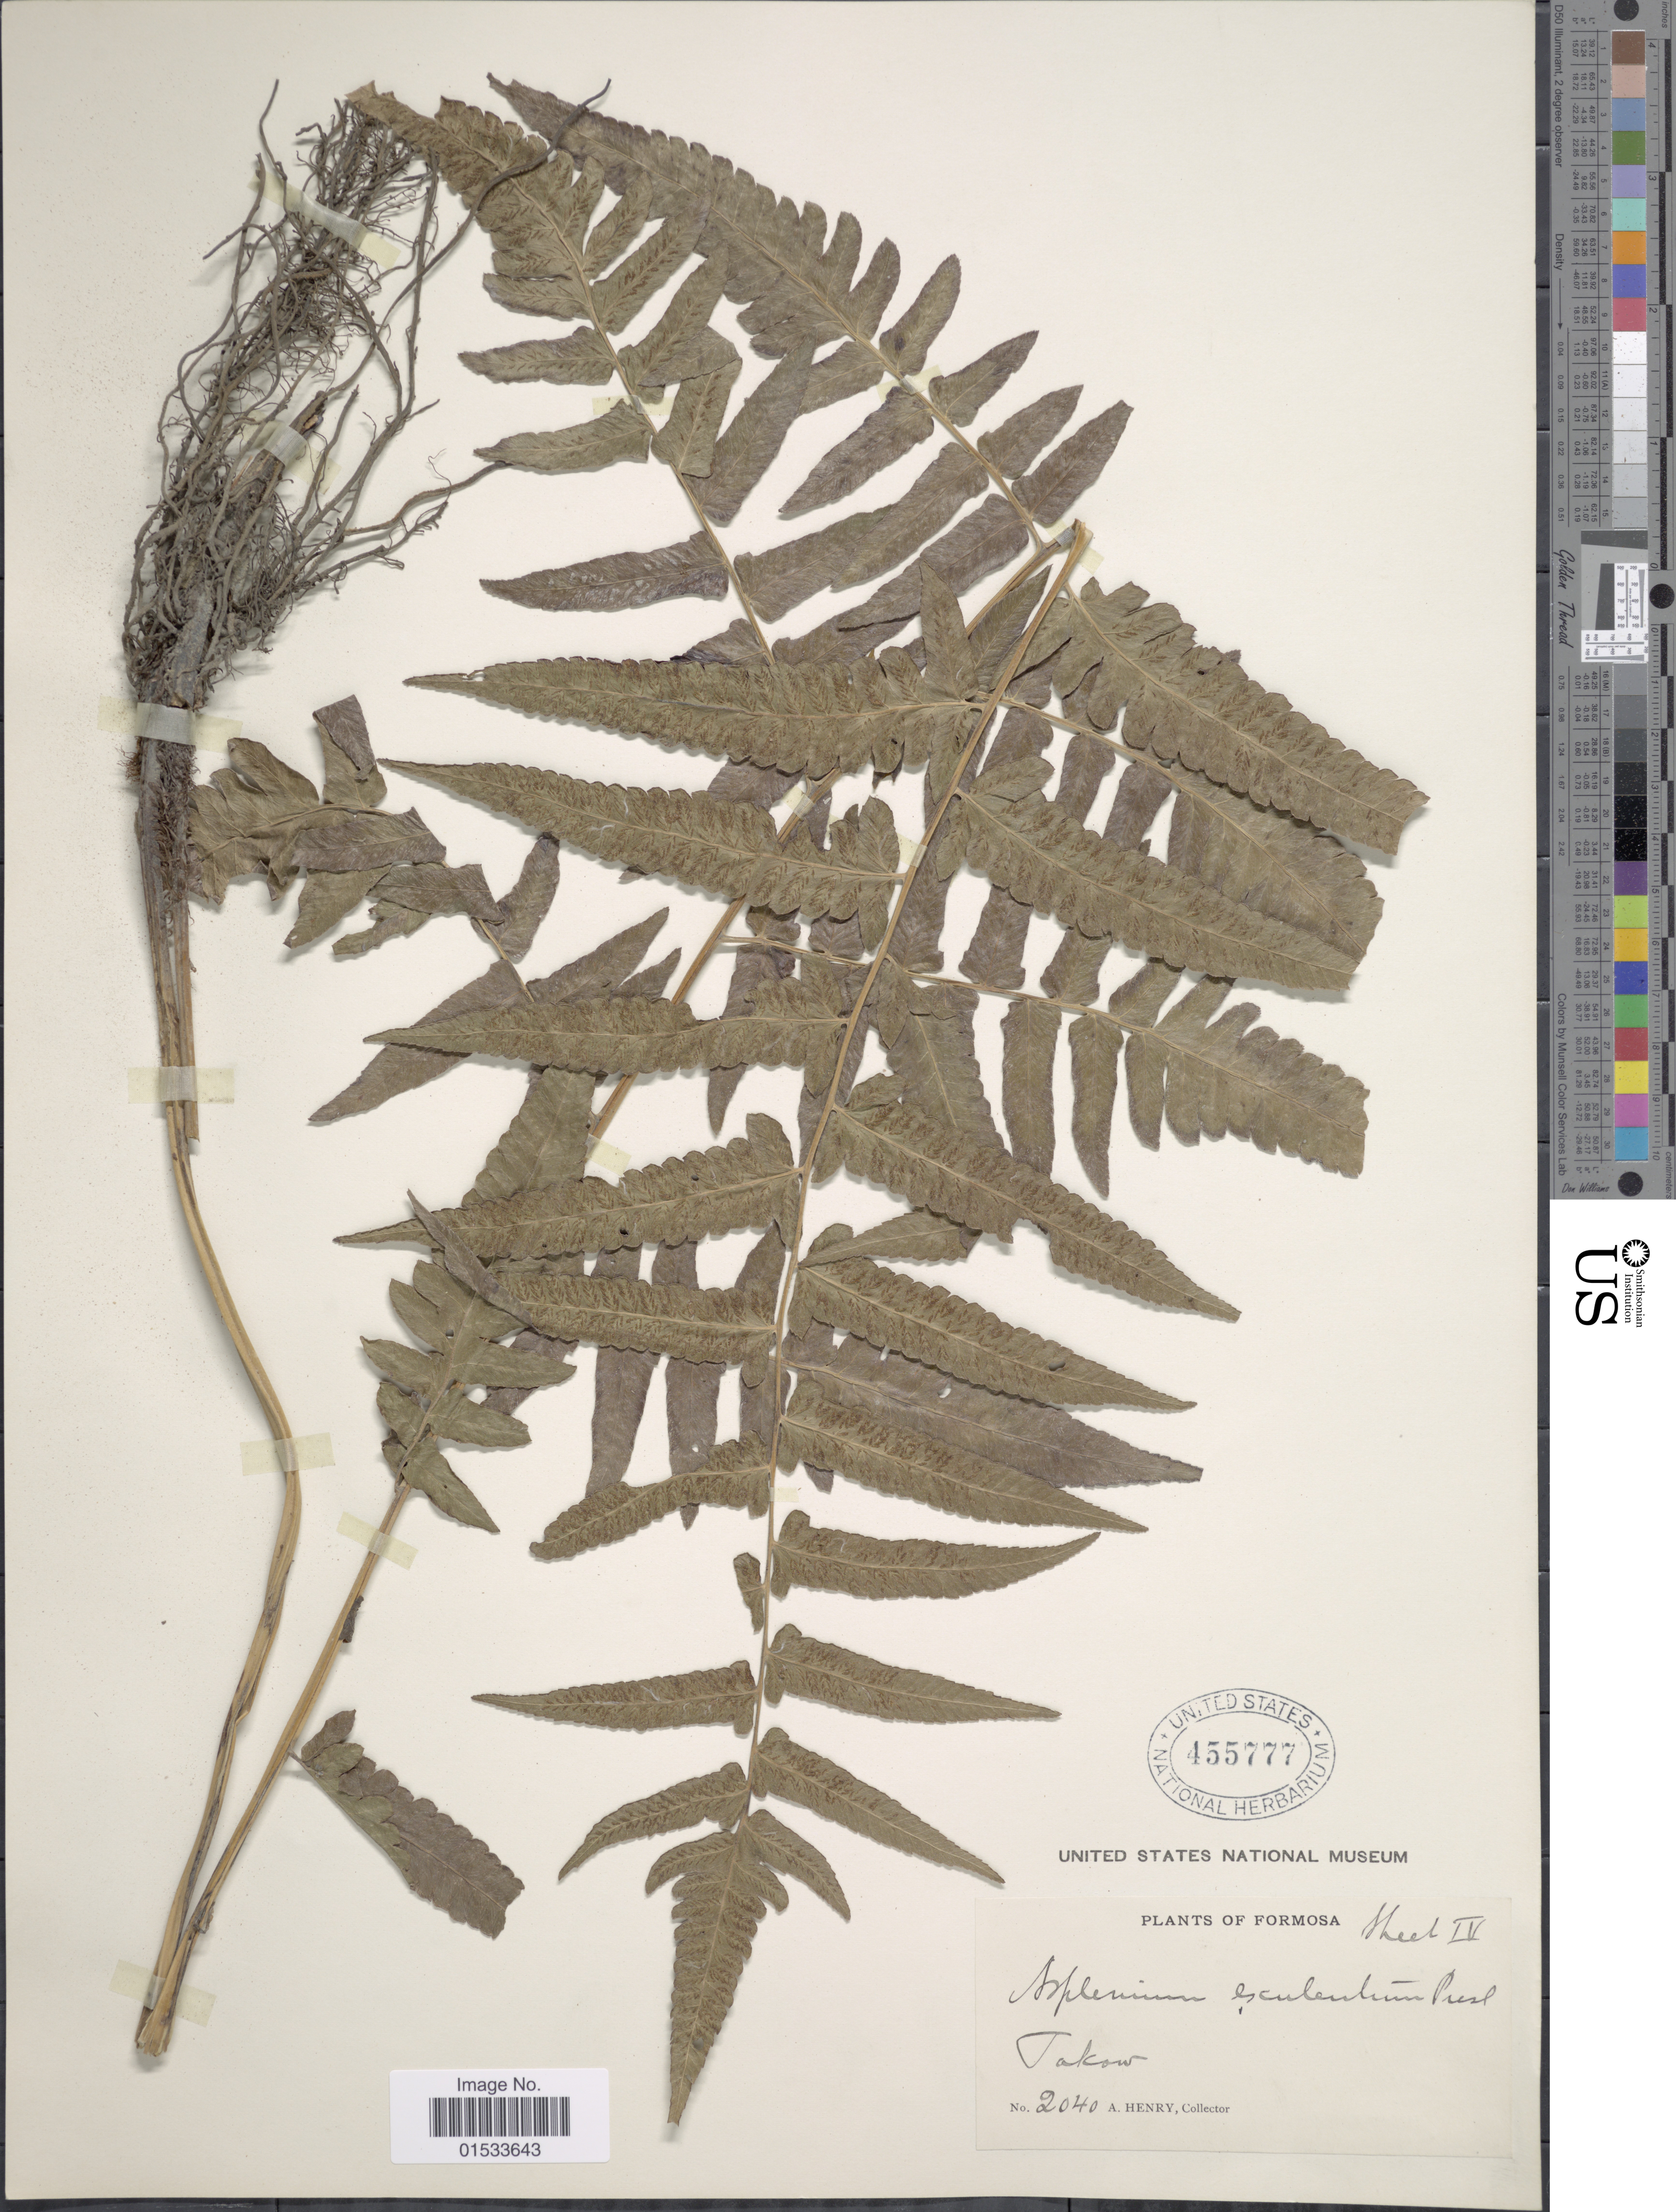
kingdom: Plantae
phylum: Tracheophyta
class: Polypodiopsida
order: Polypodiales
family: Athyriaceae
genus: Diplazium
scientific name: Diplazium esculentum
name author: (Retz.) Sw.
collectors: A. Henry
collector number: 2040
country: Taiwan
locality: Takow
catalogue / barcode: US 455777